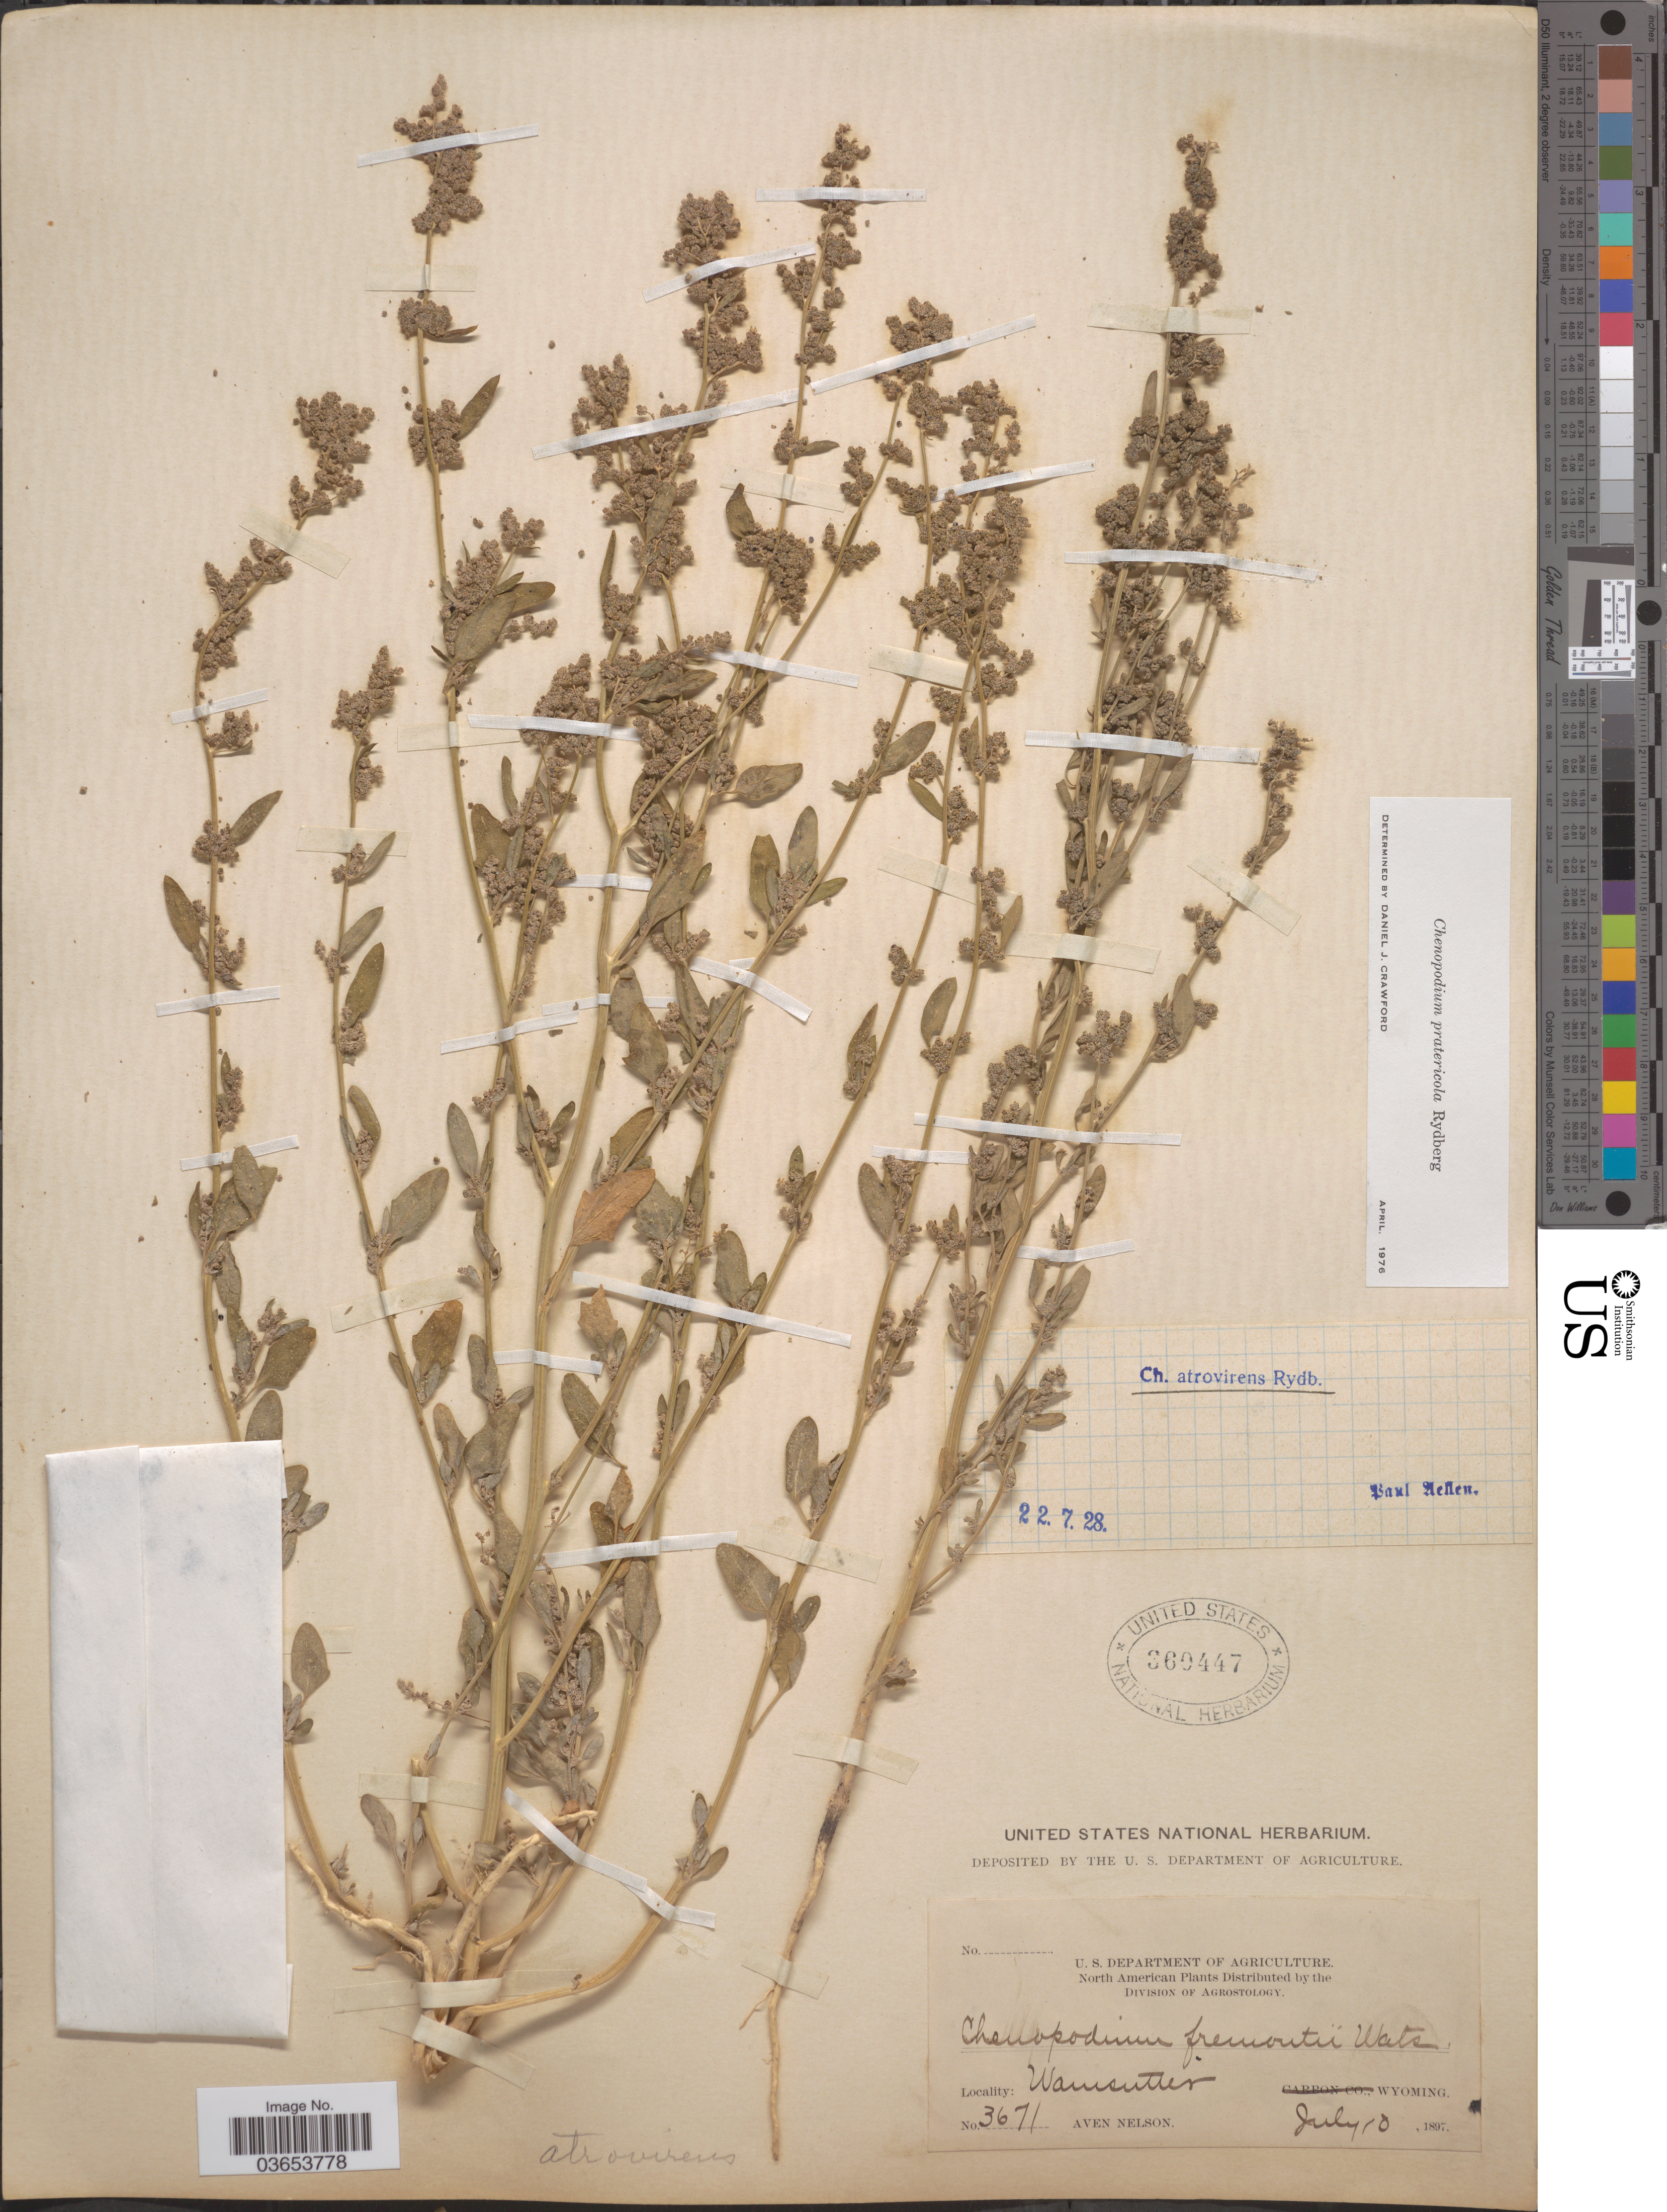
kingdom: Plantae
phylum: Tracheophyta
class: Magnoliopsida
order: Caryophyllales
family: Amaranthaceae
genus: Chenopodium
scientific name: Chenopodium pratericola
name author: Rydb.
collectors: A. Nelson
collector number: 3671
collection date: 1897-07-10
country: United States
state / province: Wyoming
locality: Wamsutter.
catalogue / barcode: US 360447